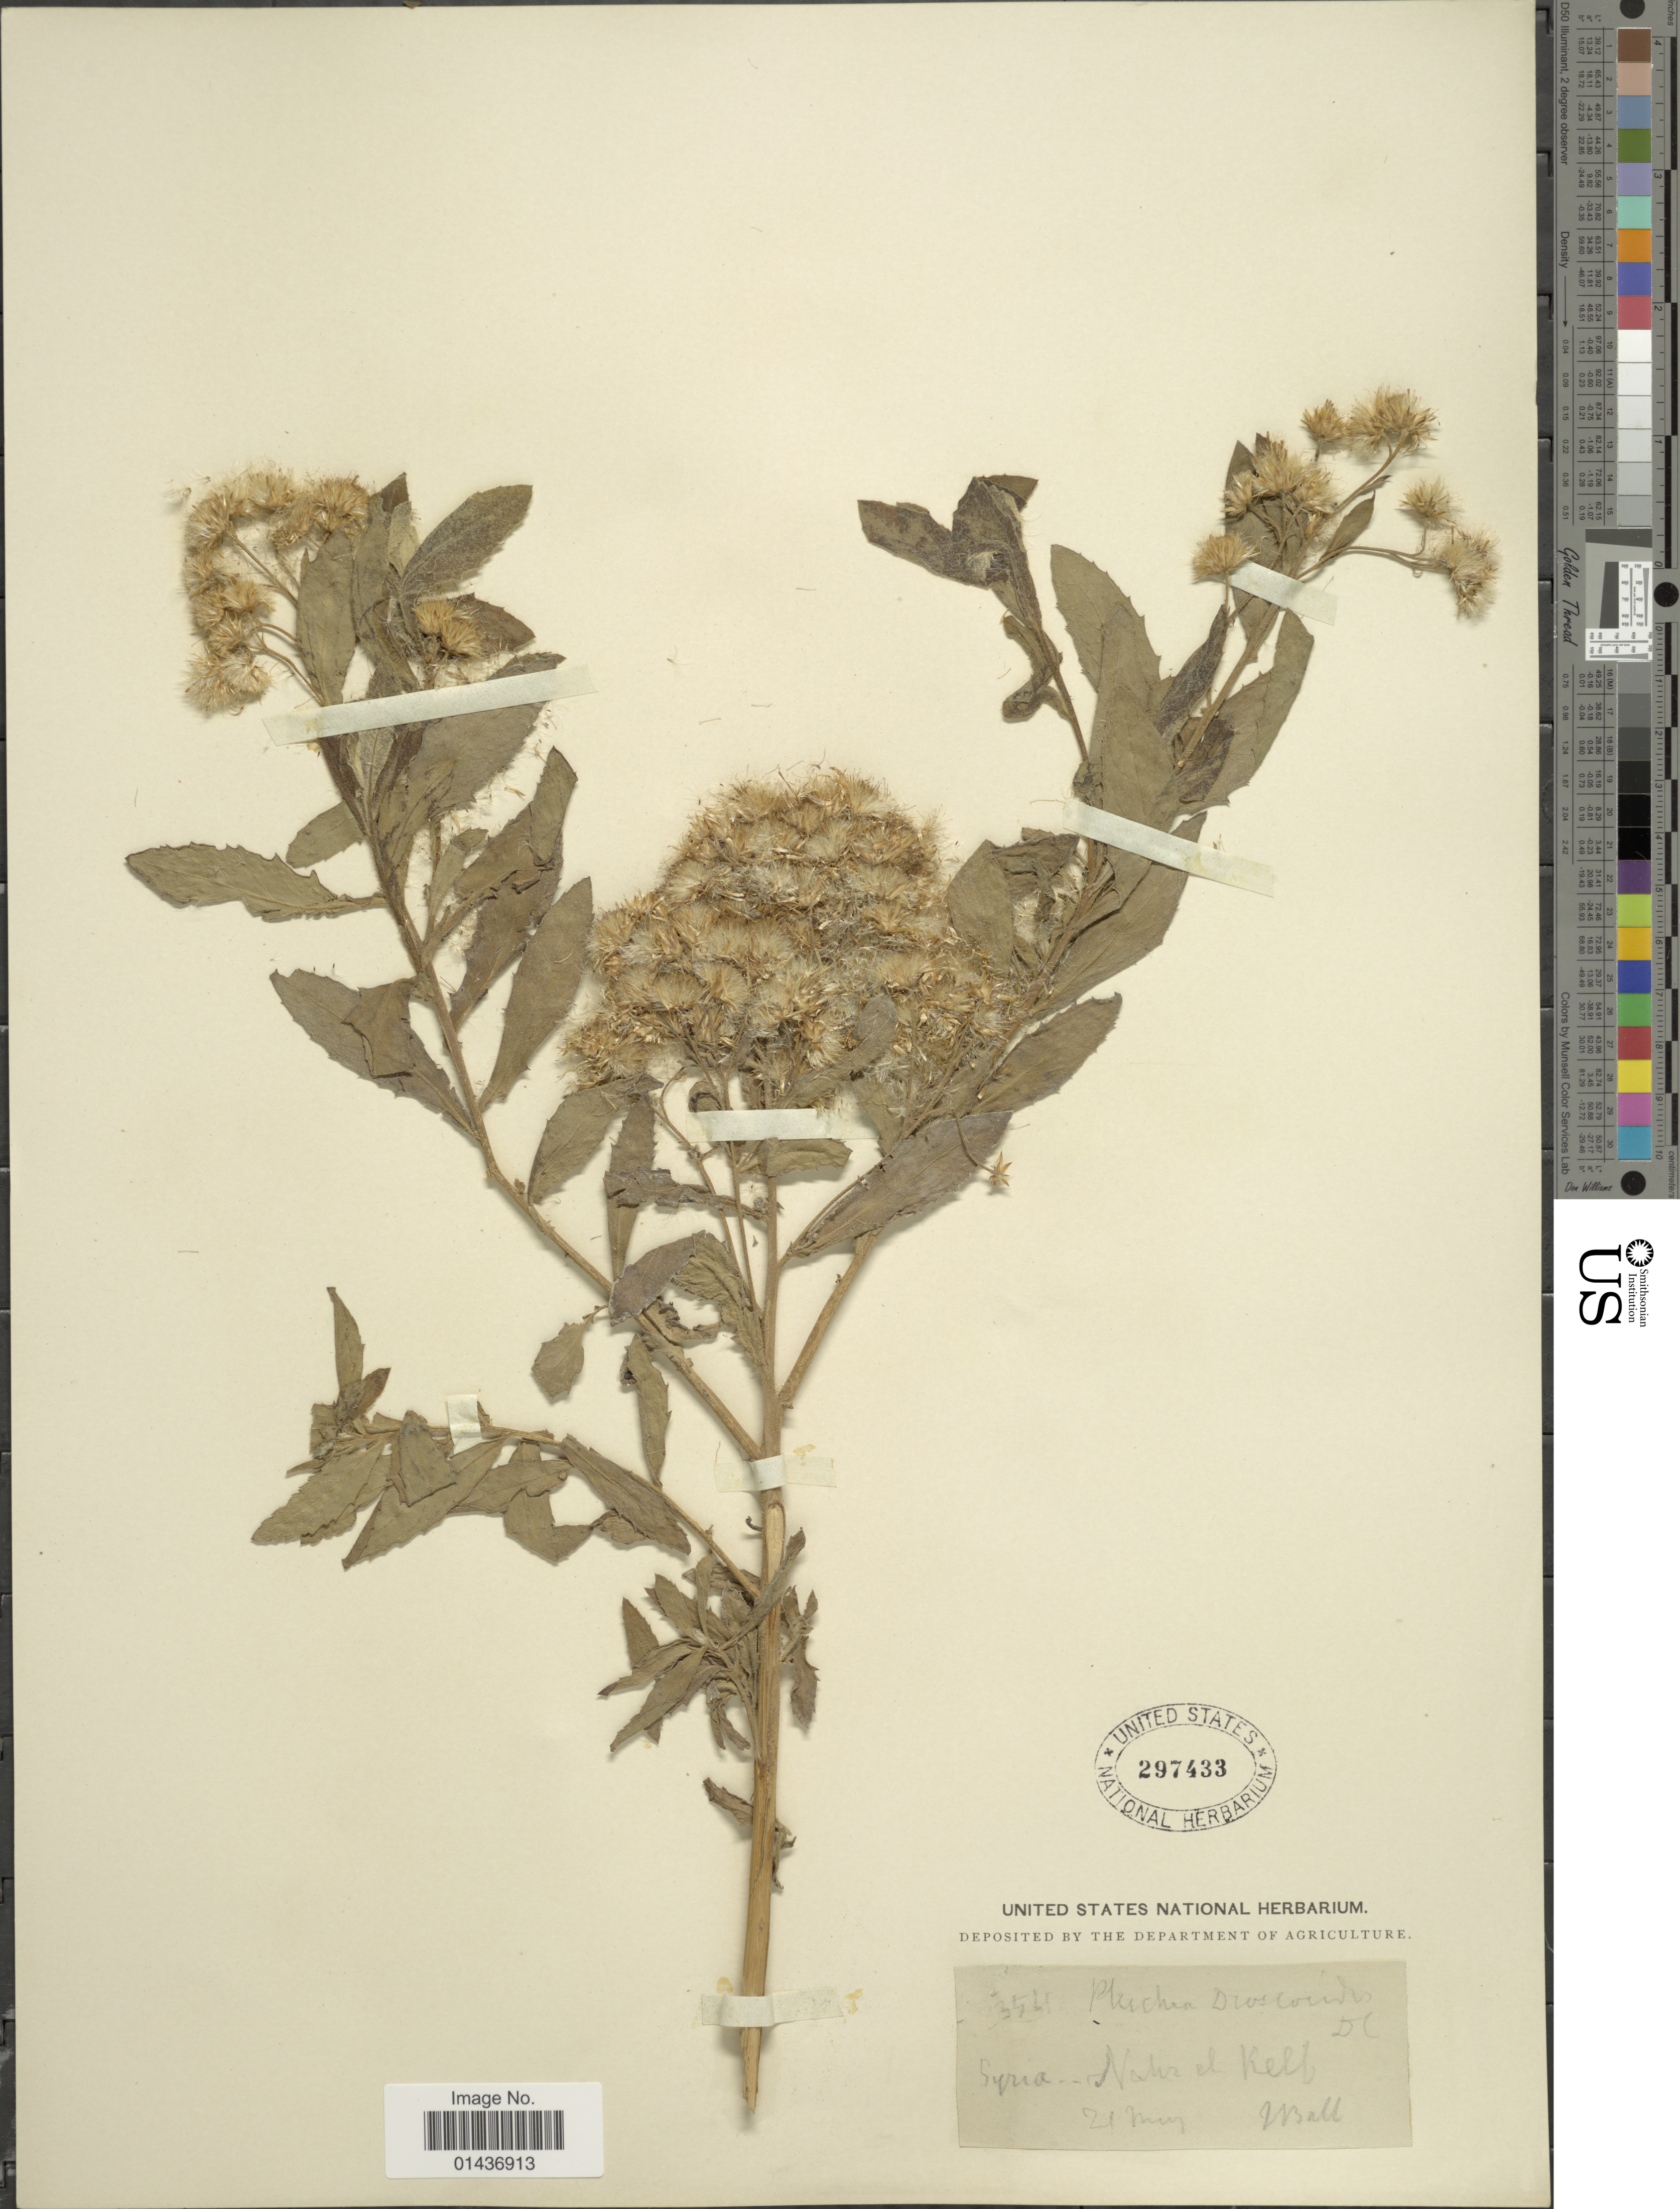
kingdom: Plantae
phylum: Tracheophyta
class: Magnoliopsida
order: Asterales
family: Asteraceae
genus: Pluchea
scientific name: Pluchea dioscoridis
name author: (L.) DC.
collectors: J. Ball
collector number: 354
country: Syria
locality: Nahr el Kell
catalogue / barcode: US 297433